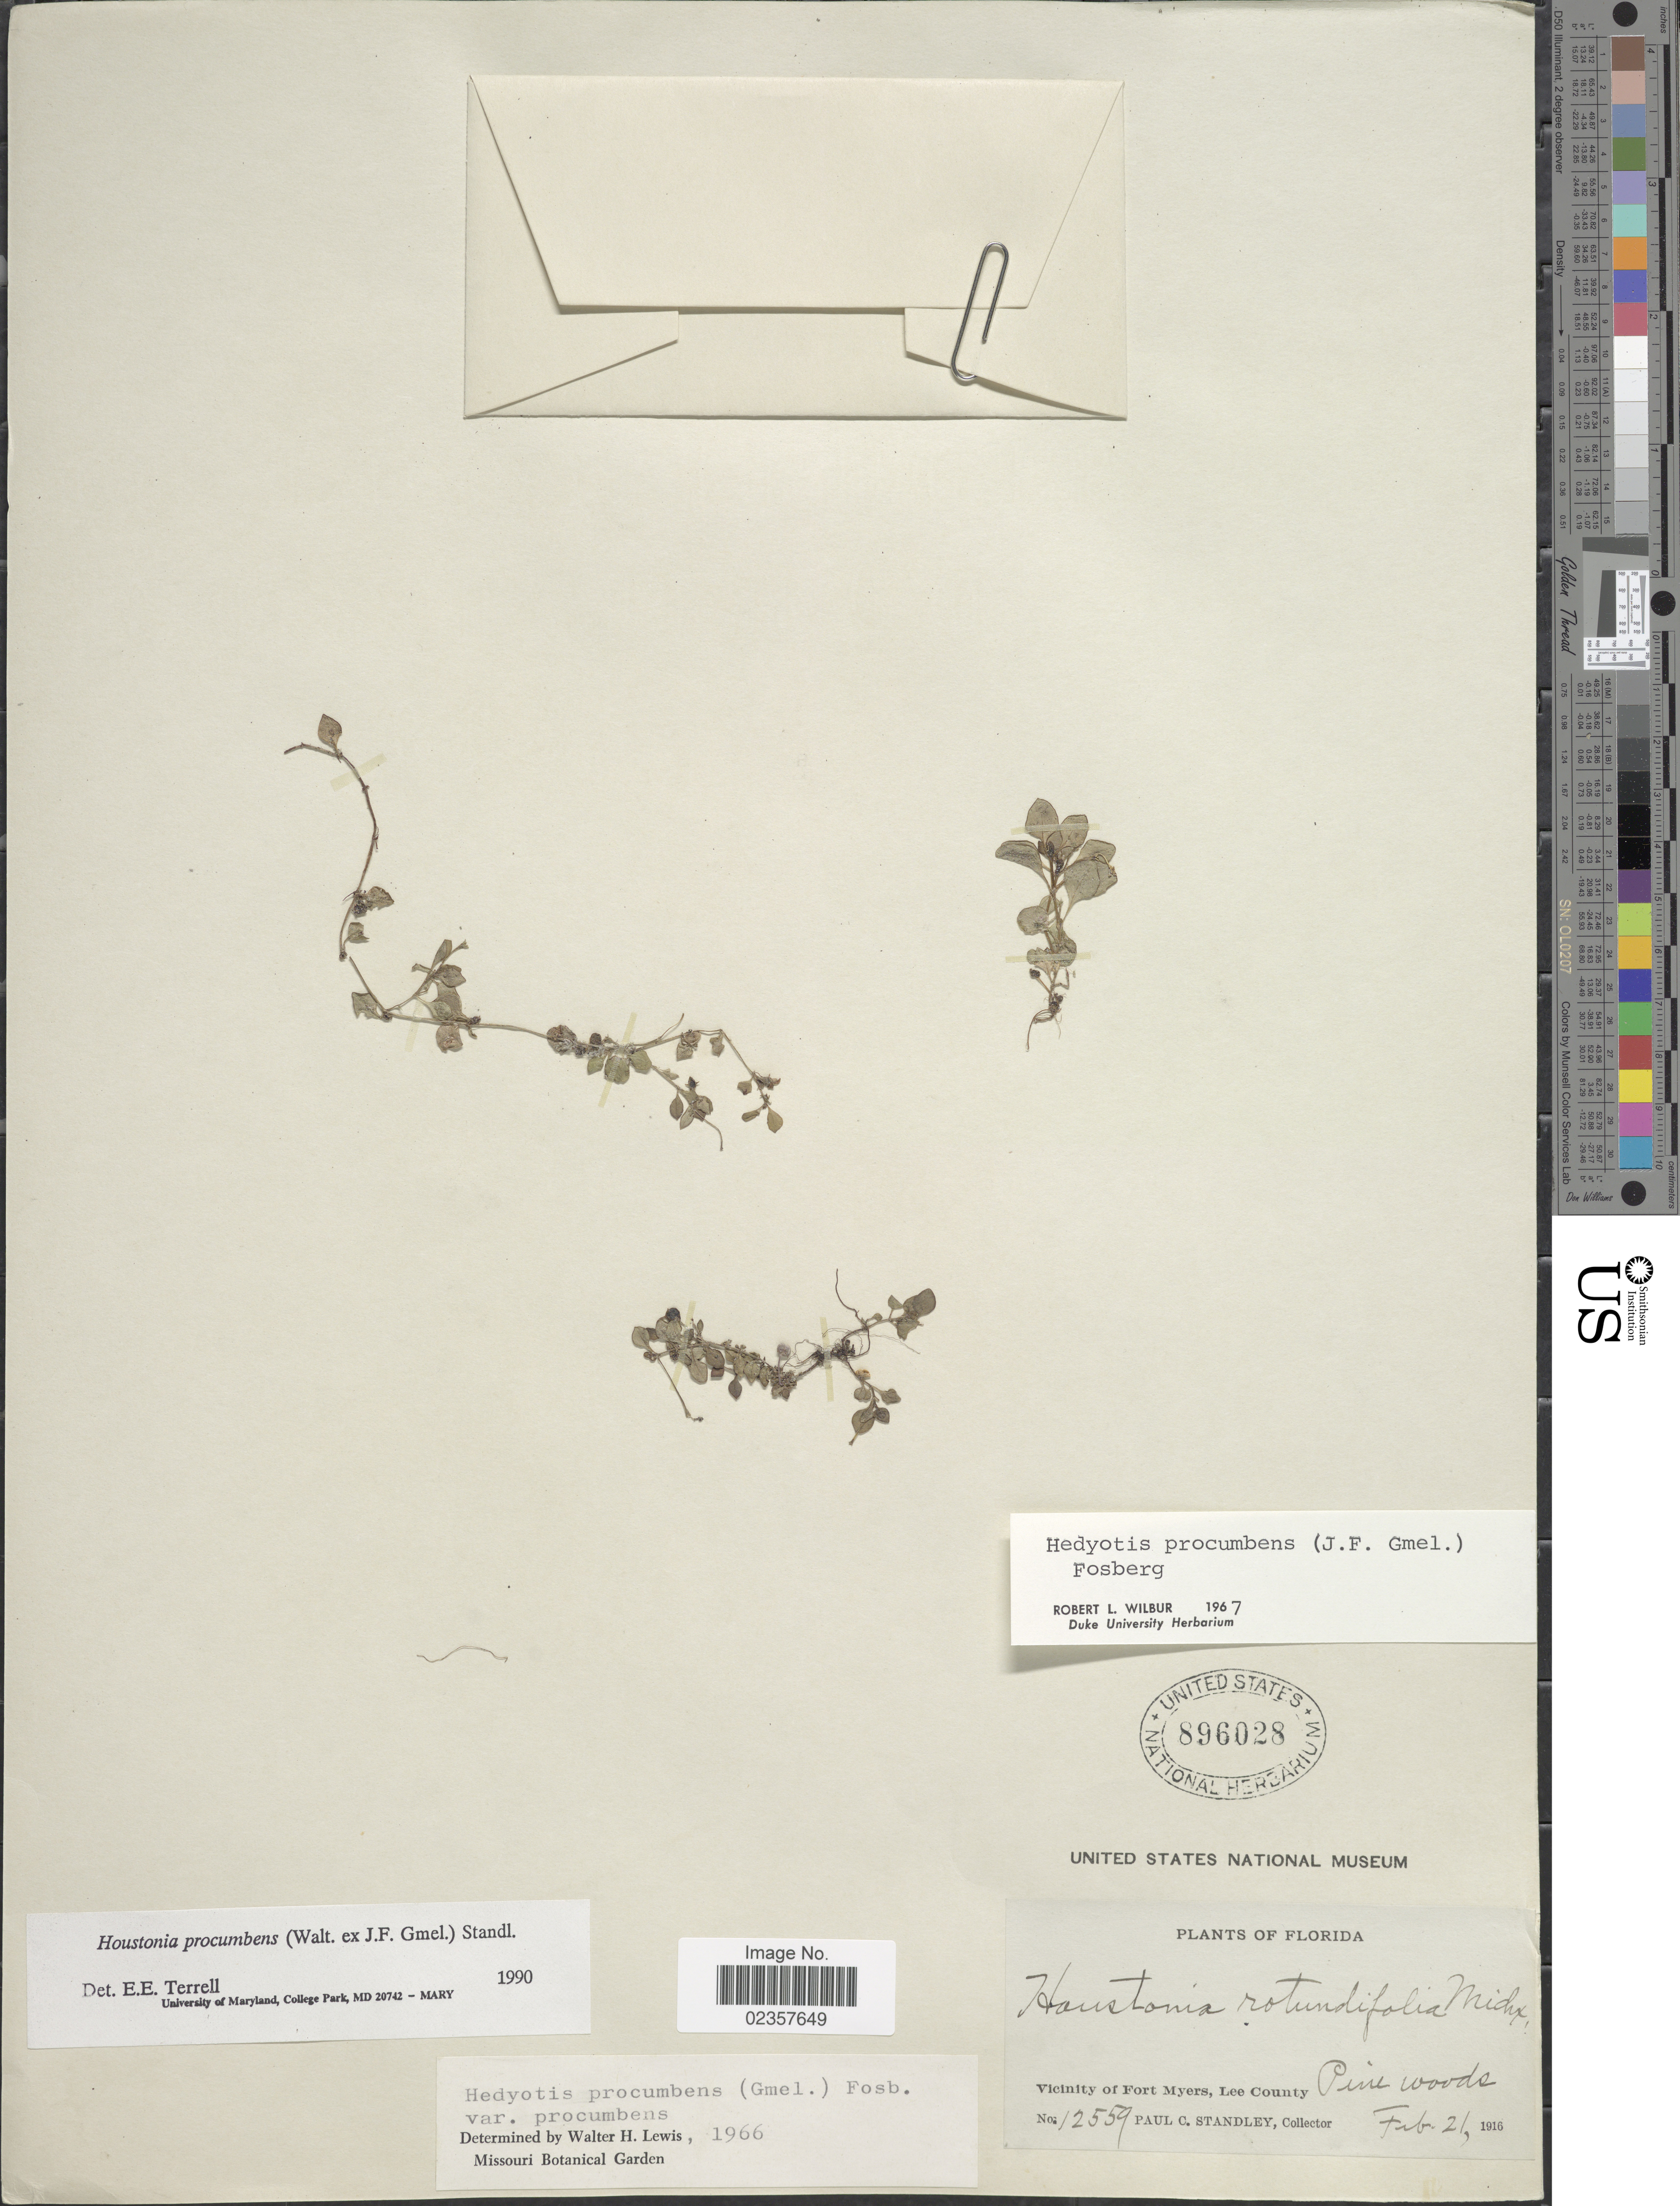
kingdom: Plantae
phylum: Tracheophyta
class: Magnoliopsida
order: Gentianales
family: Rubiaceae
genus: Houstonia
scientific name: Houstonia procumbens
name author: (Walter ex J.F. Gmel.) Standl.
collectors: P. C. Standley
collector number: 12559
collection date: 1916-02-21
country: United States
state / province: Florida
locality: Florida, Vicinity of Fort Myers, Lee County.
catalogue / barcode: US 896028